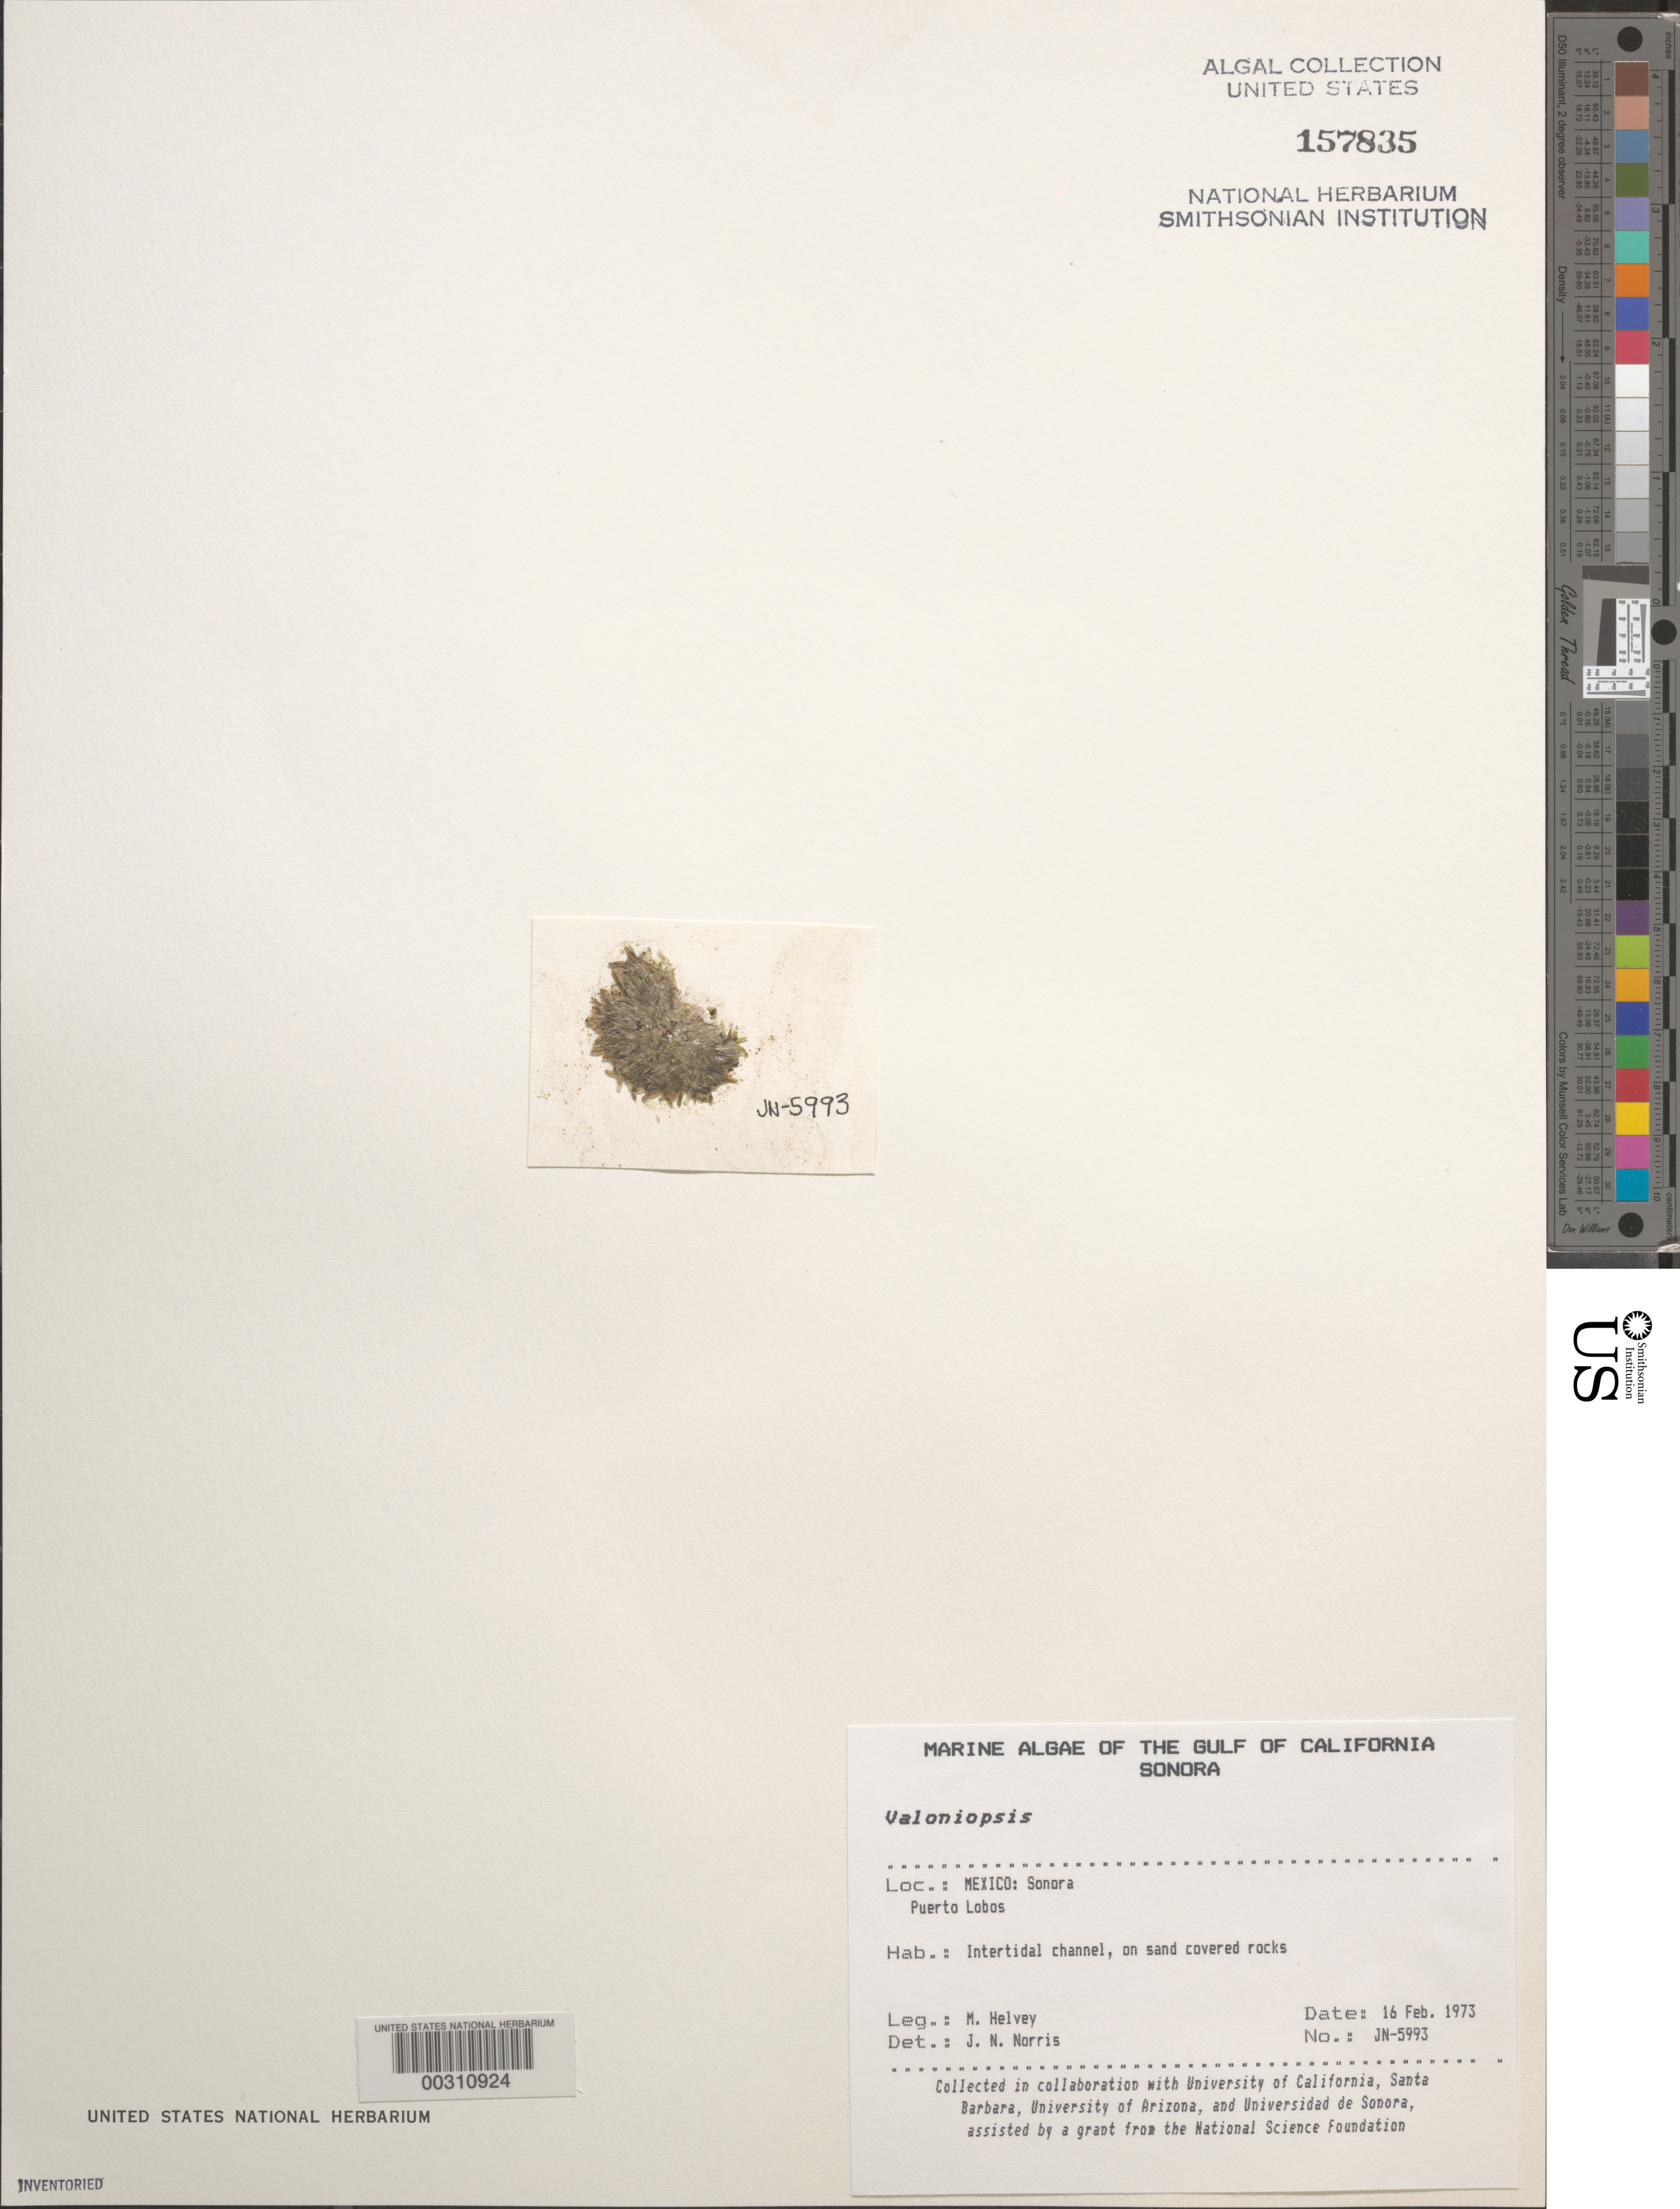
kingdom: Plantae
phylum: Chlorophyta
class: Ulvophyceae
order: Siphonocladales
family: Valoniaceae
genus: Valoniopsis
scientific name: Valoniopsis sp.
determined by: Norris, James N.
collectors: M. Helvey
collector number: Jn-5993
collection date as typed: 16 Feb 1973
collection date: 1973-02-16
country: Mexico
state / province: Sonora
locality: Puerto lobos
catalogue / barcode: US 157835